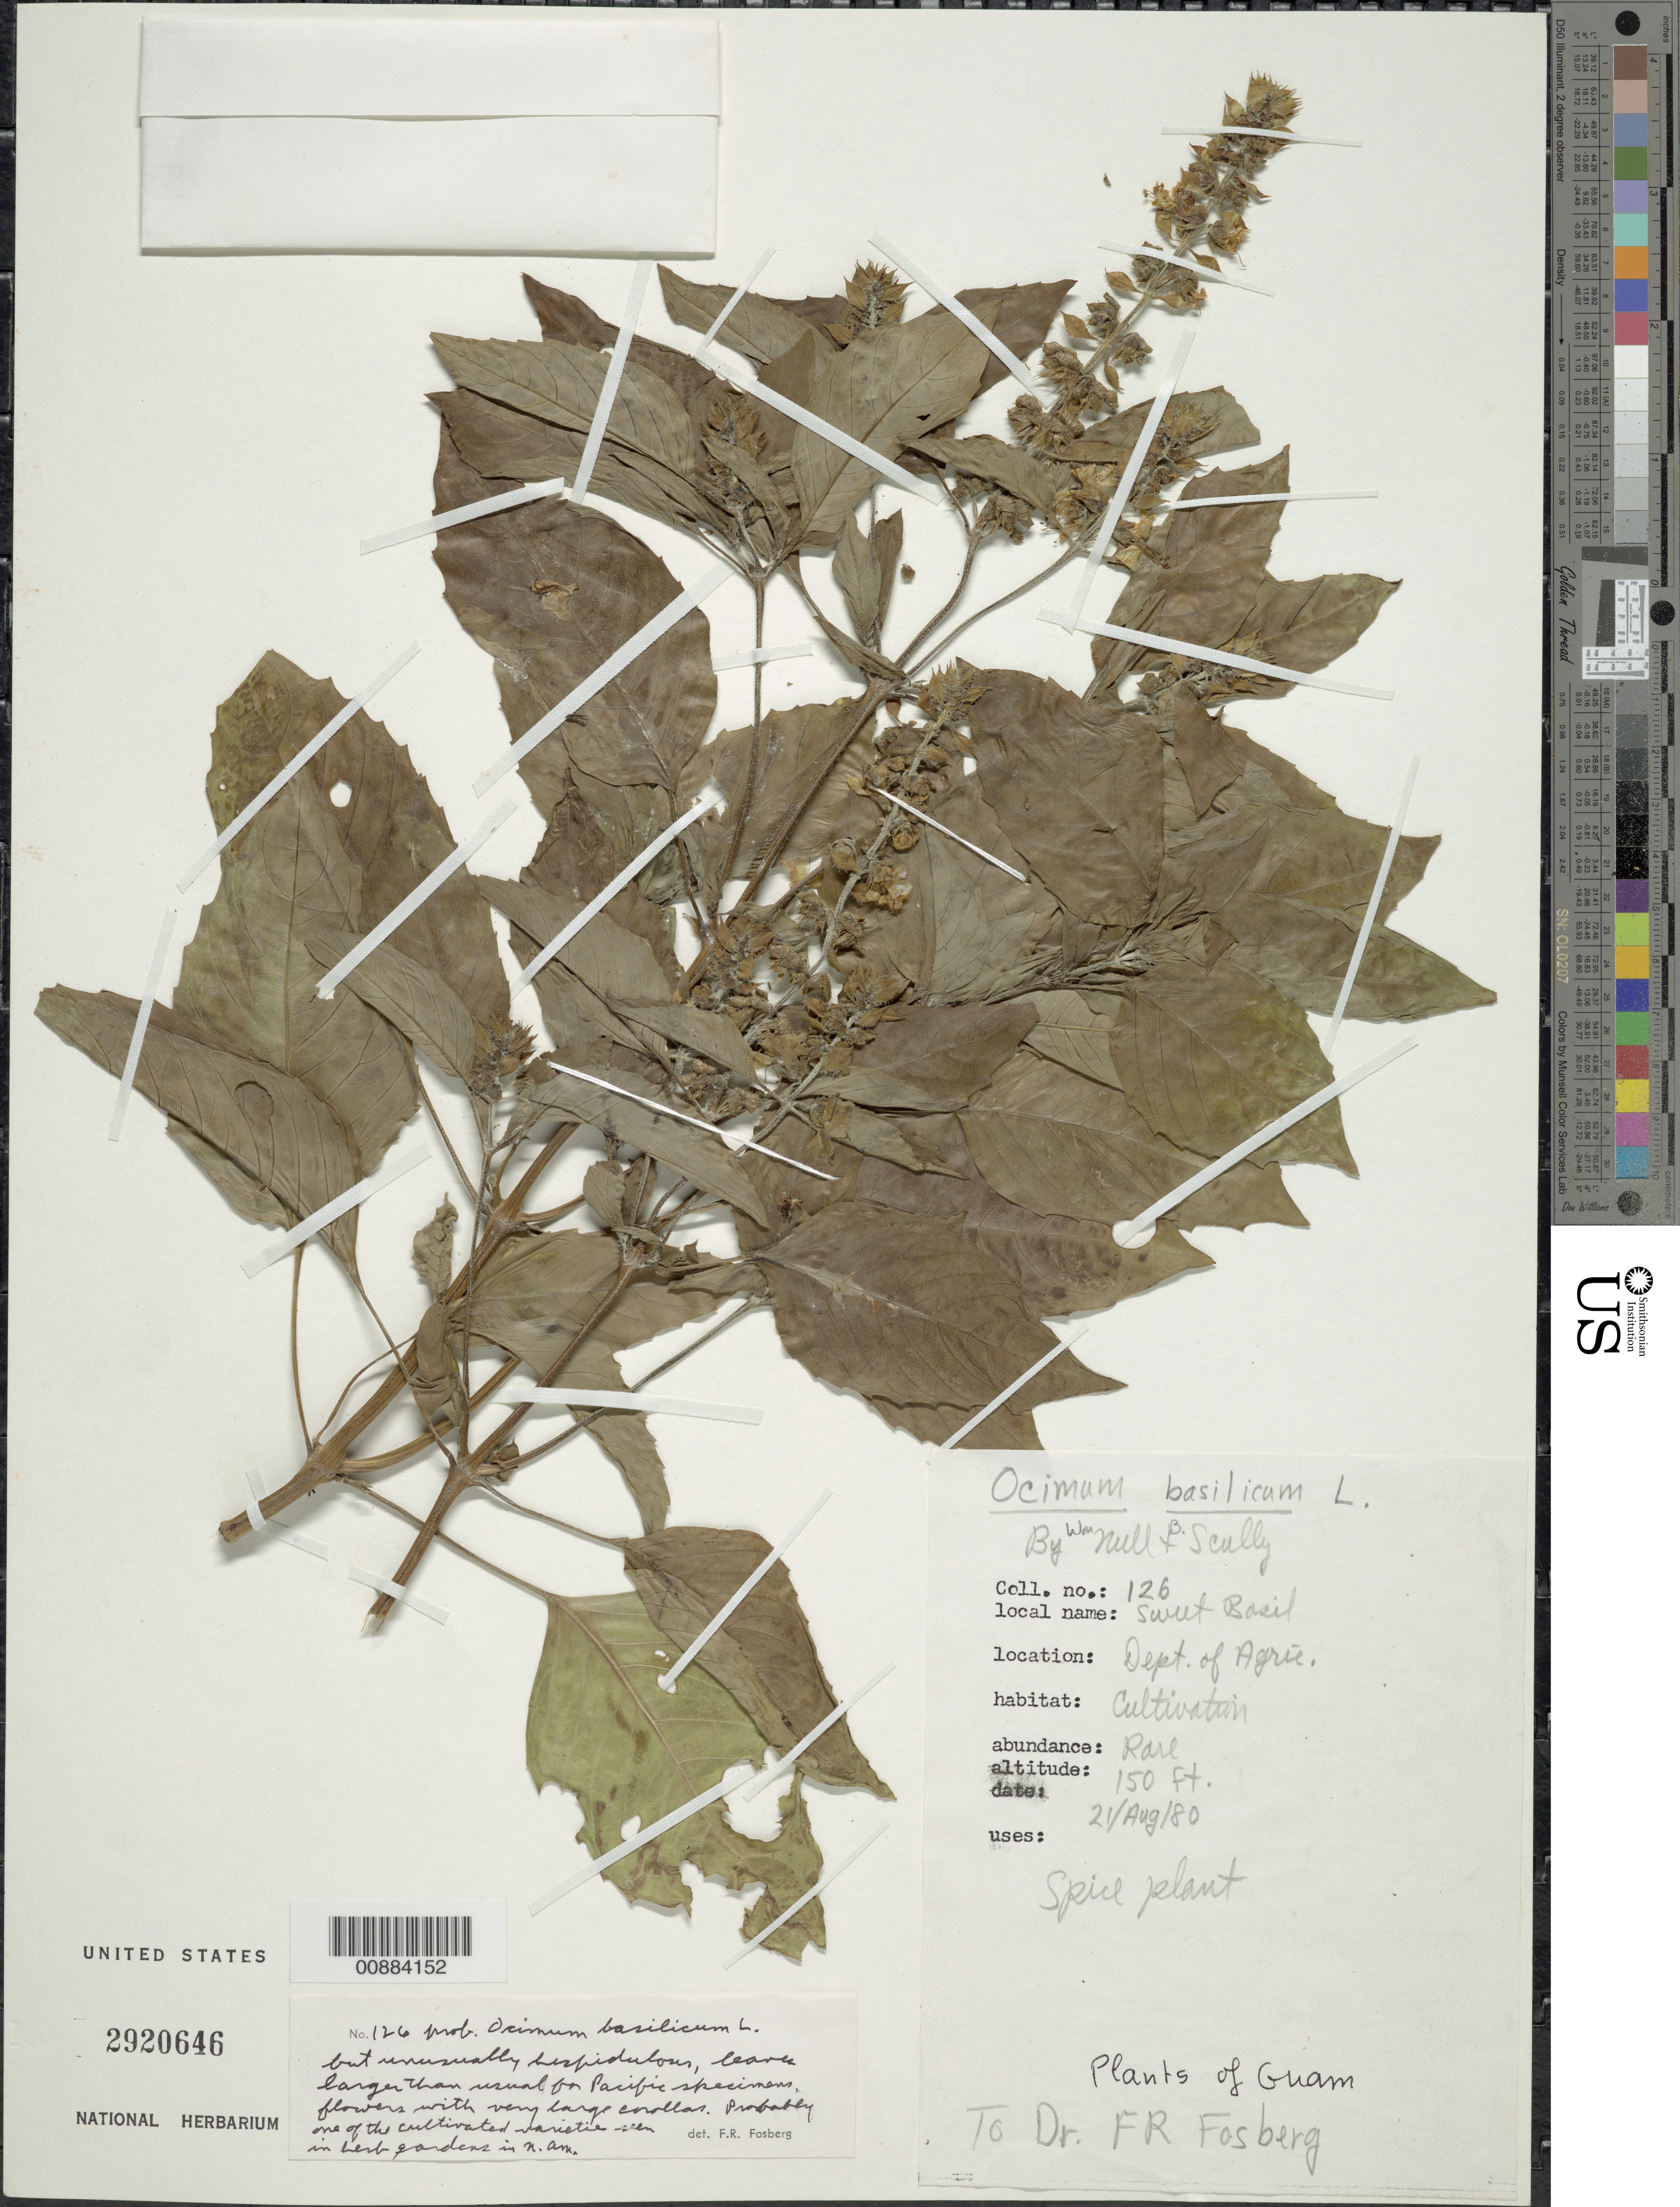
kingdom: Plantae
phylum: Tracheophyta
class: Magnoliopsida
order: Lamiales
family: Lamiaceae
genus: Ocimum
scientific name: Ocimum basilicum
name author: L.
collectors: F. R. Fosberg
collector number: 126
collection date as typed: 21 Aug 1980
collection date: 1980-08-21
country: Guam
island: Guam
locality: Dept of Agric.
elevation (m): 46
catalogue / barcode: US 2920646